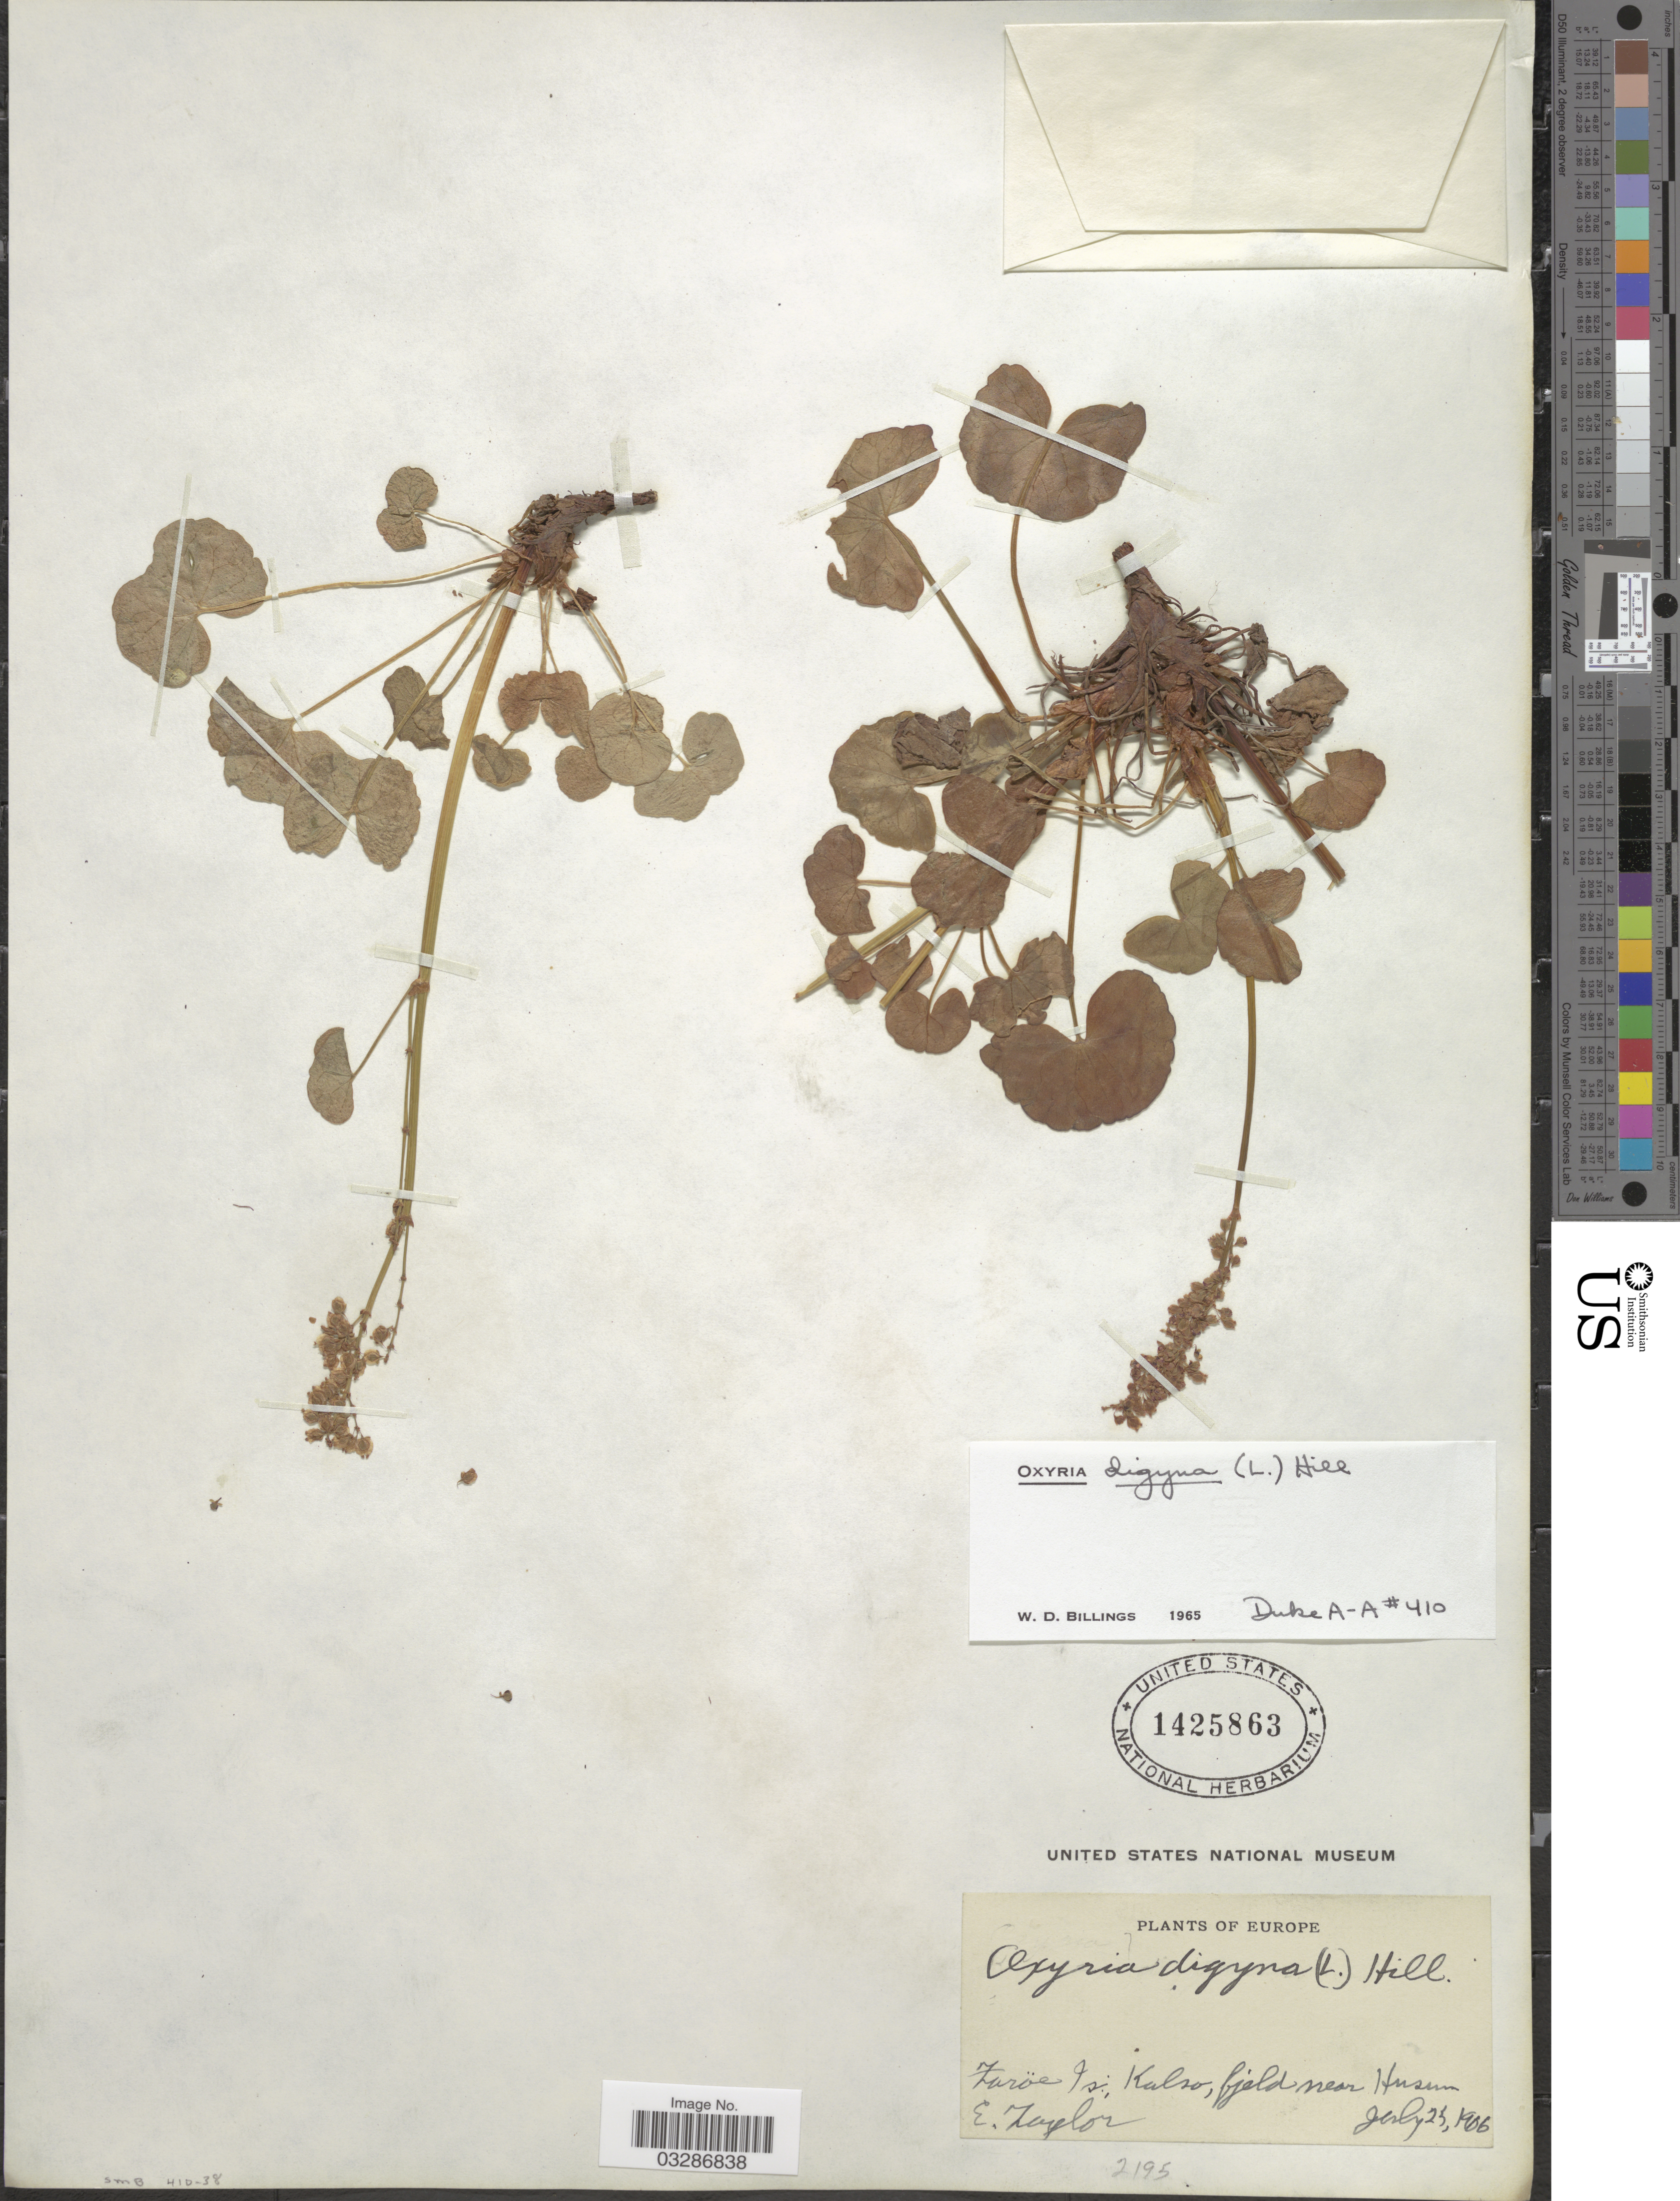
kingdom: Plantae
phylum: Tracheophyta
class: Magnoliopsida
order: Caryophyllales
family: Polygonaceae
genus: Oxyria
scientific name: Oxyria digyna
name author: (L.) Hill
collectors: E. Taylor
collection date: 1906-07-25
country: Faroe Islands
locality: Faröe Is.: Kalso, fjeld near Husum.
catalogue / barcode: US 1425863